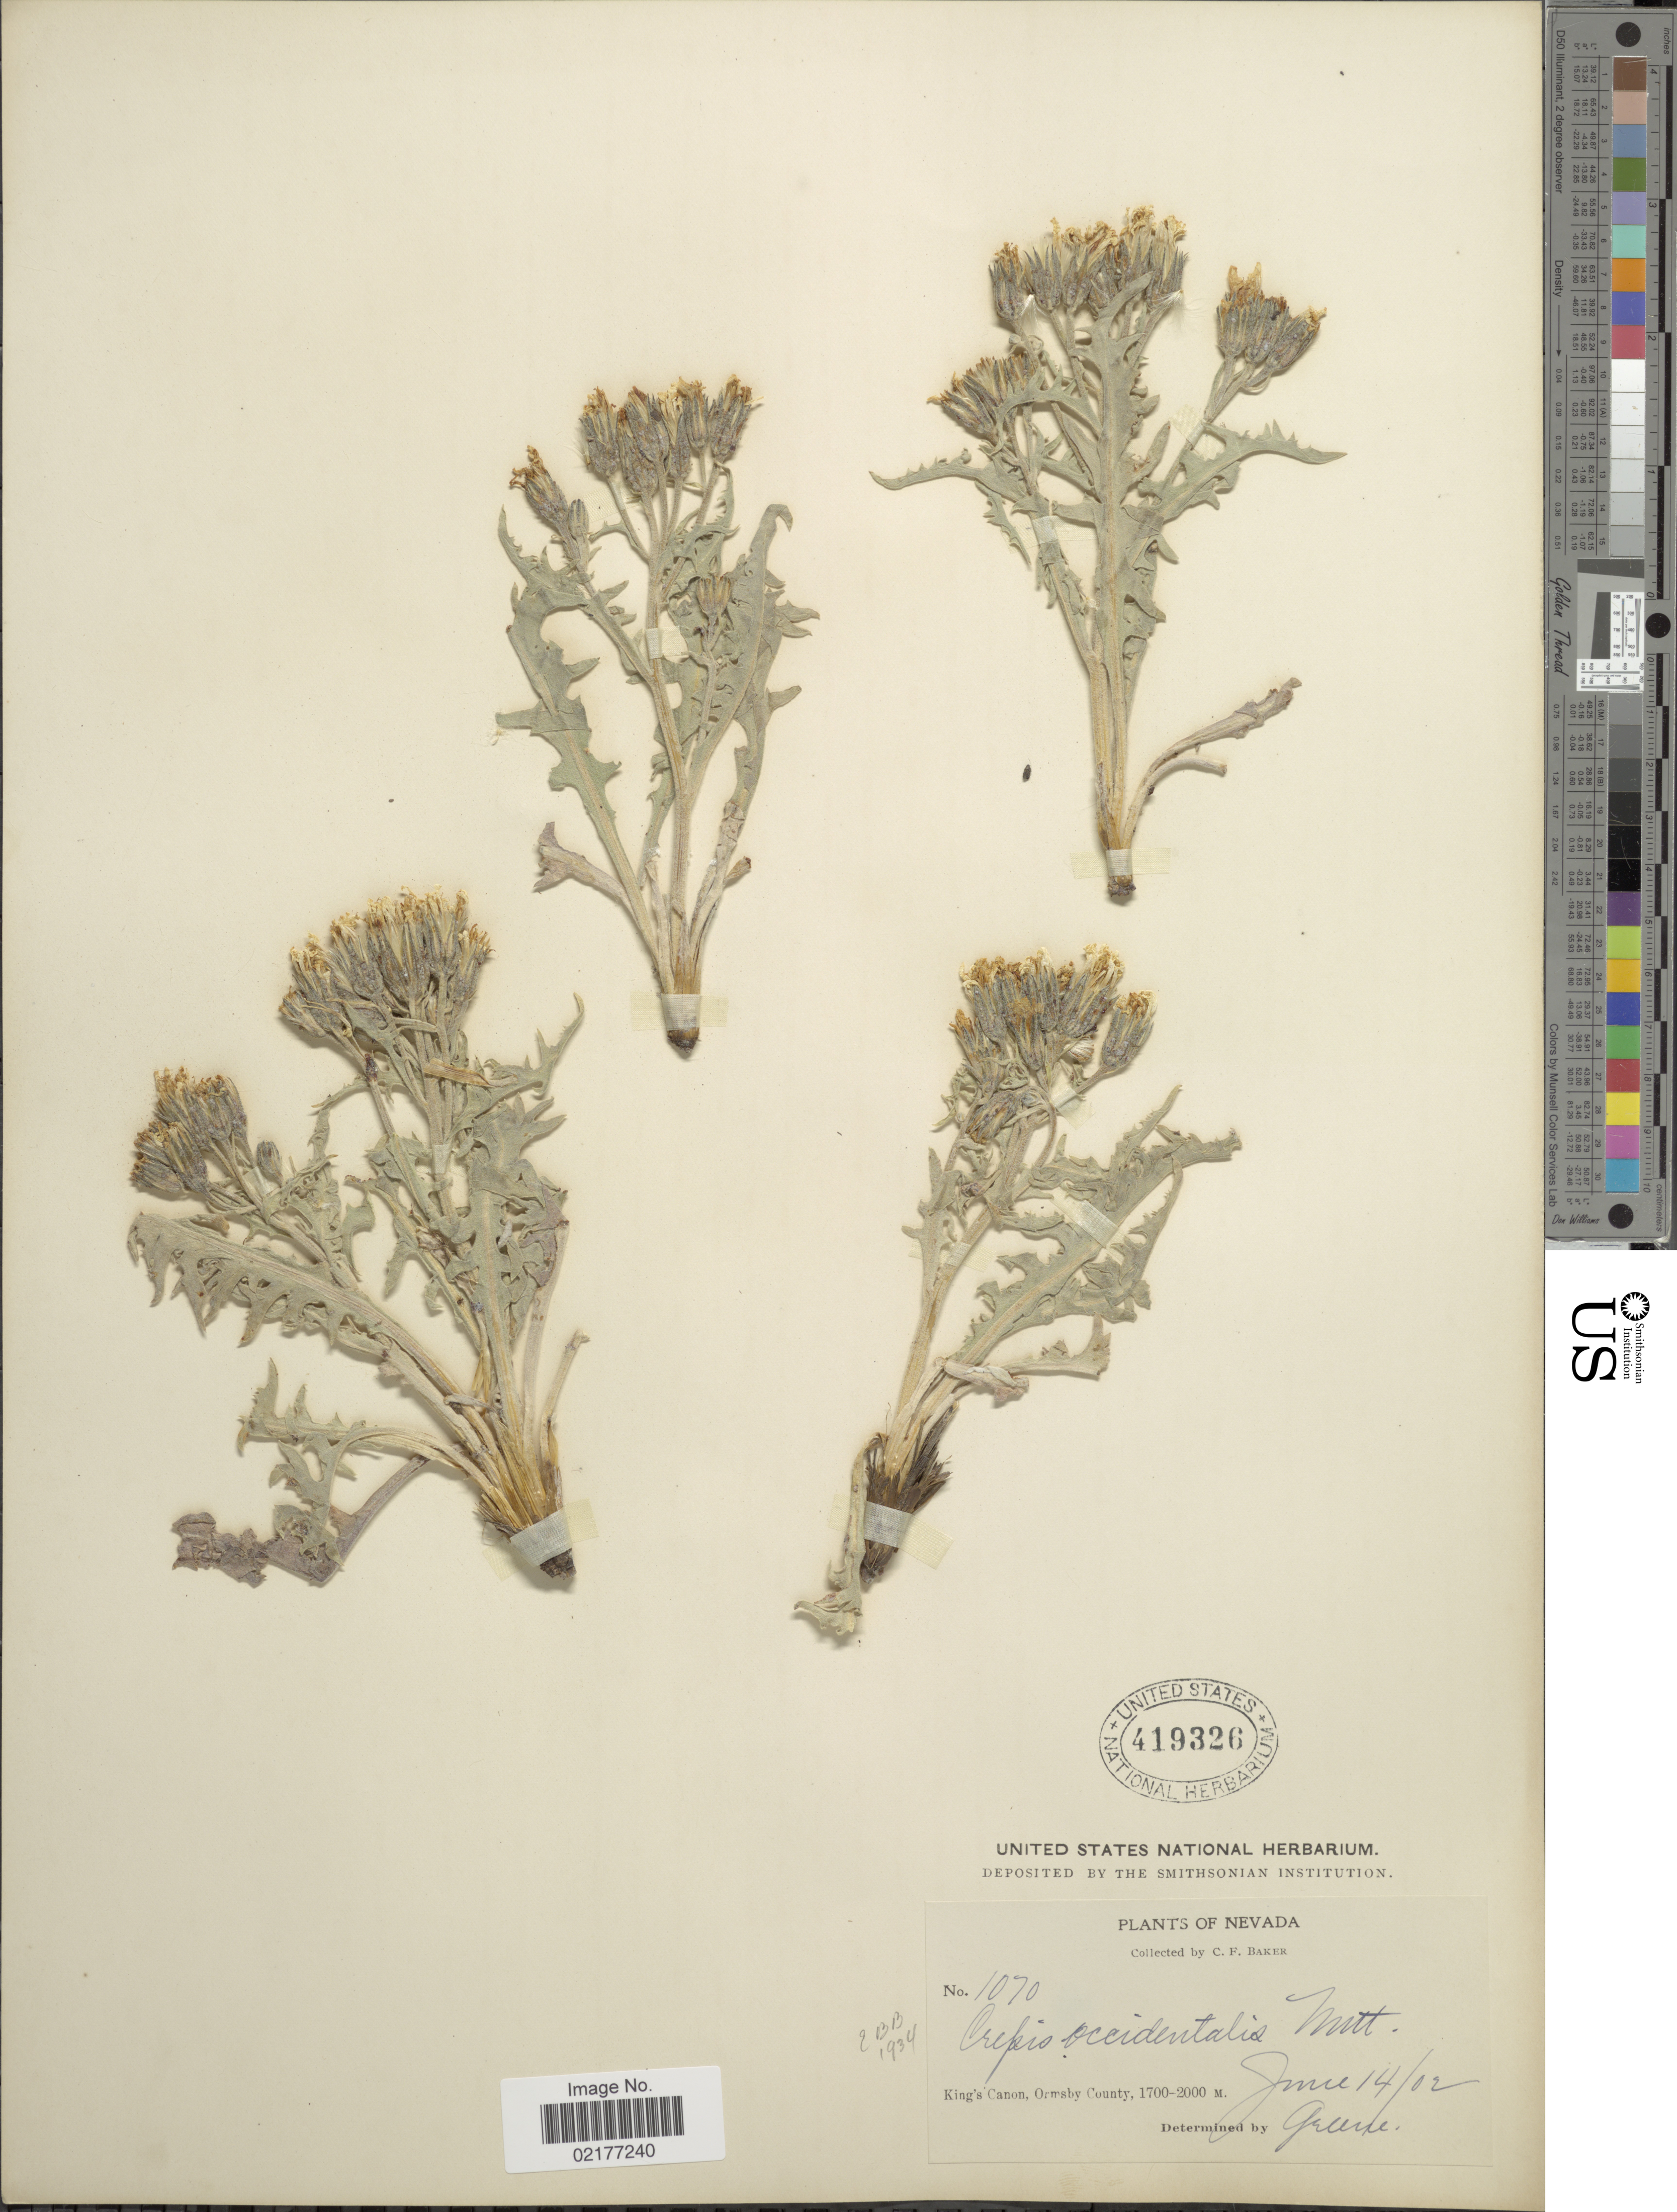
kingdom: Plantae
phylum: Tracheophyta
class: Magnoliopsida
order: Asterales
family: Asteraceae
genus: Crepis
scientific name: Crepis occidentalis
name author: Nutt.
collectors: C. F. Baker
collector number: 1070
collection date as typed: Transcribed d/m/y: 14/6/02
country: United States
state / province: Nevada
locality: King's Canon, Ormsby County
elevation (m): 1700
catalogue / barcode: US 419326